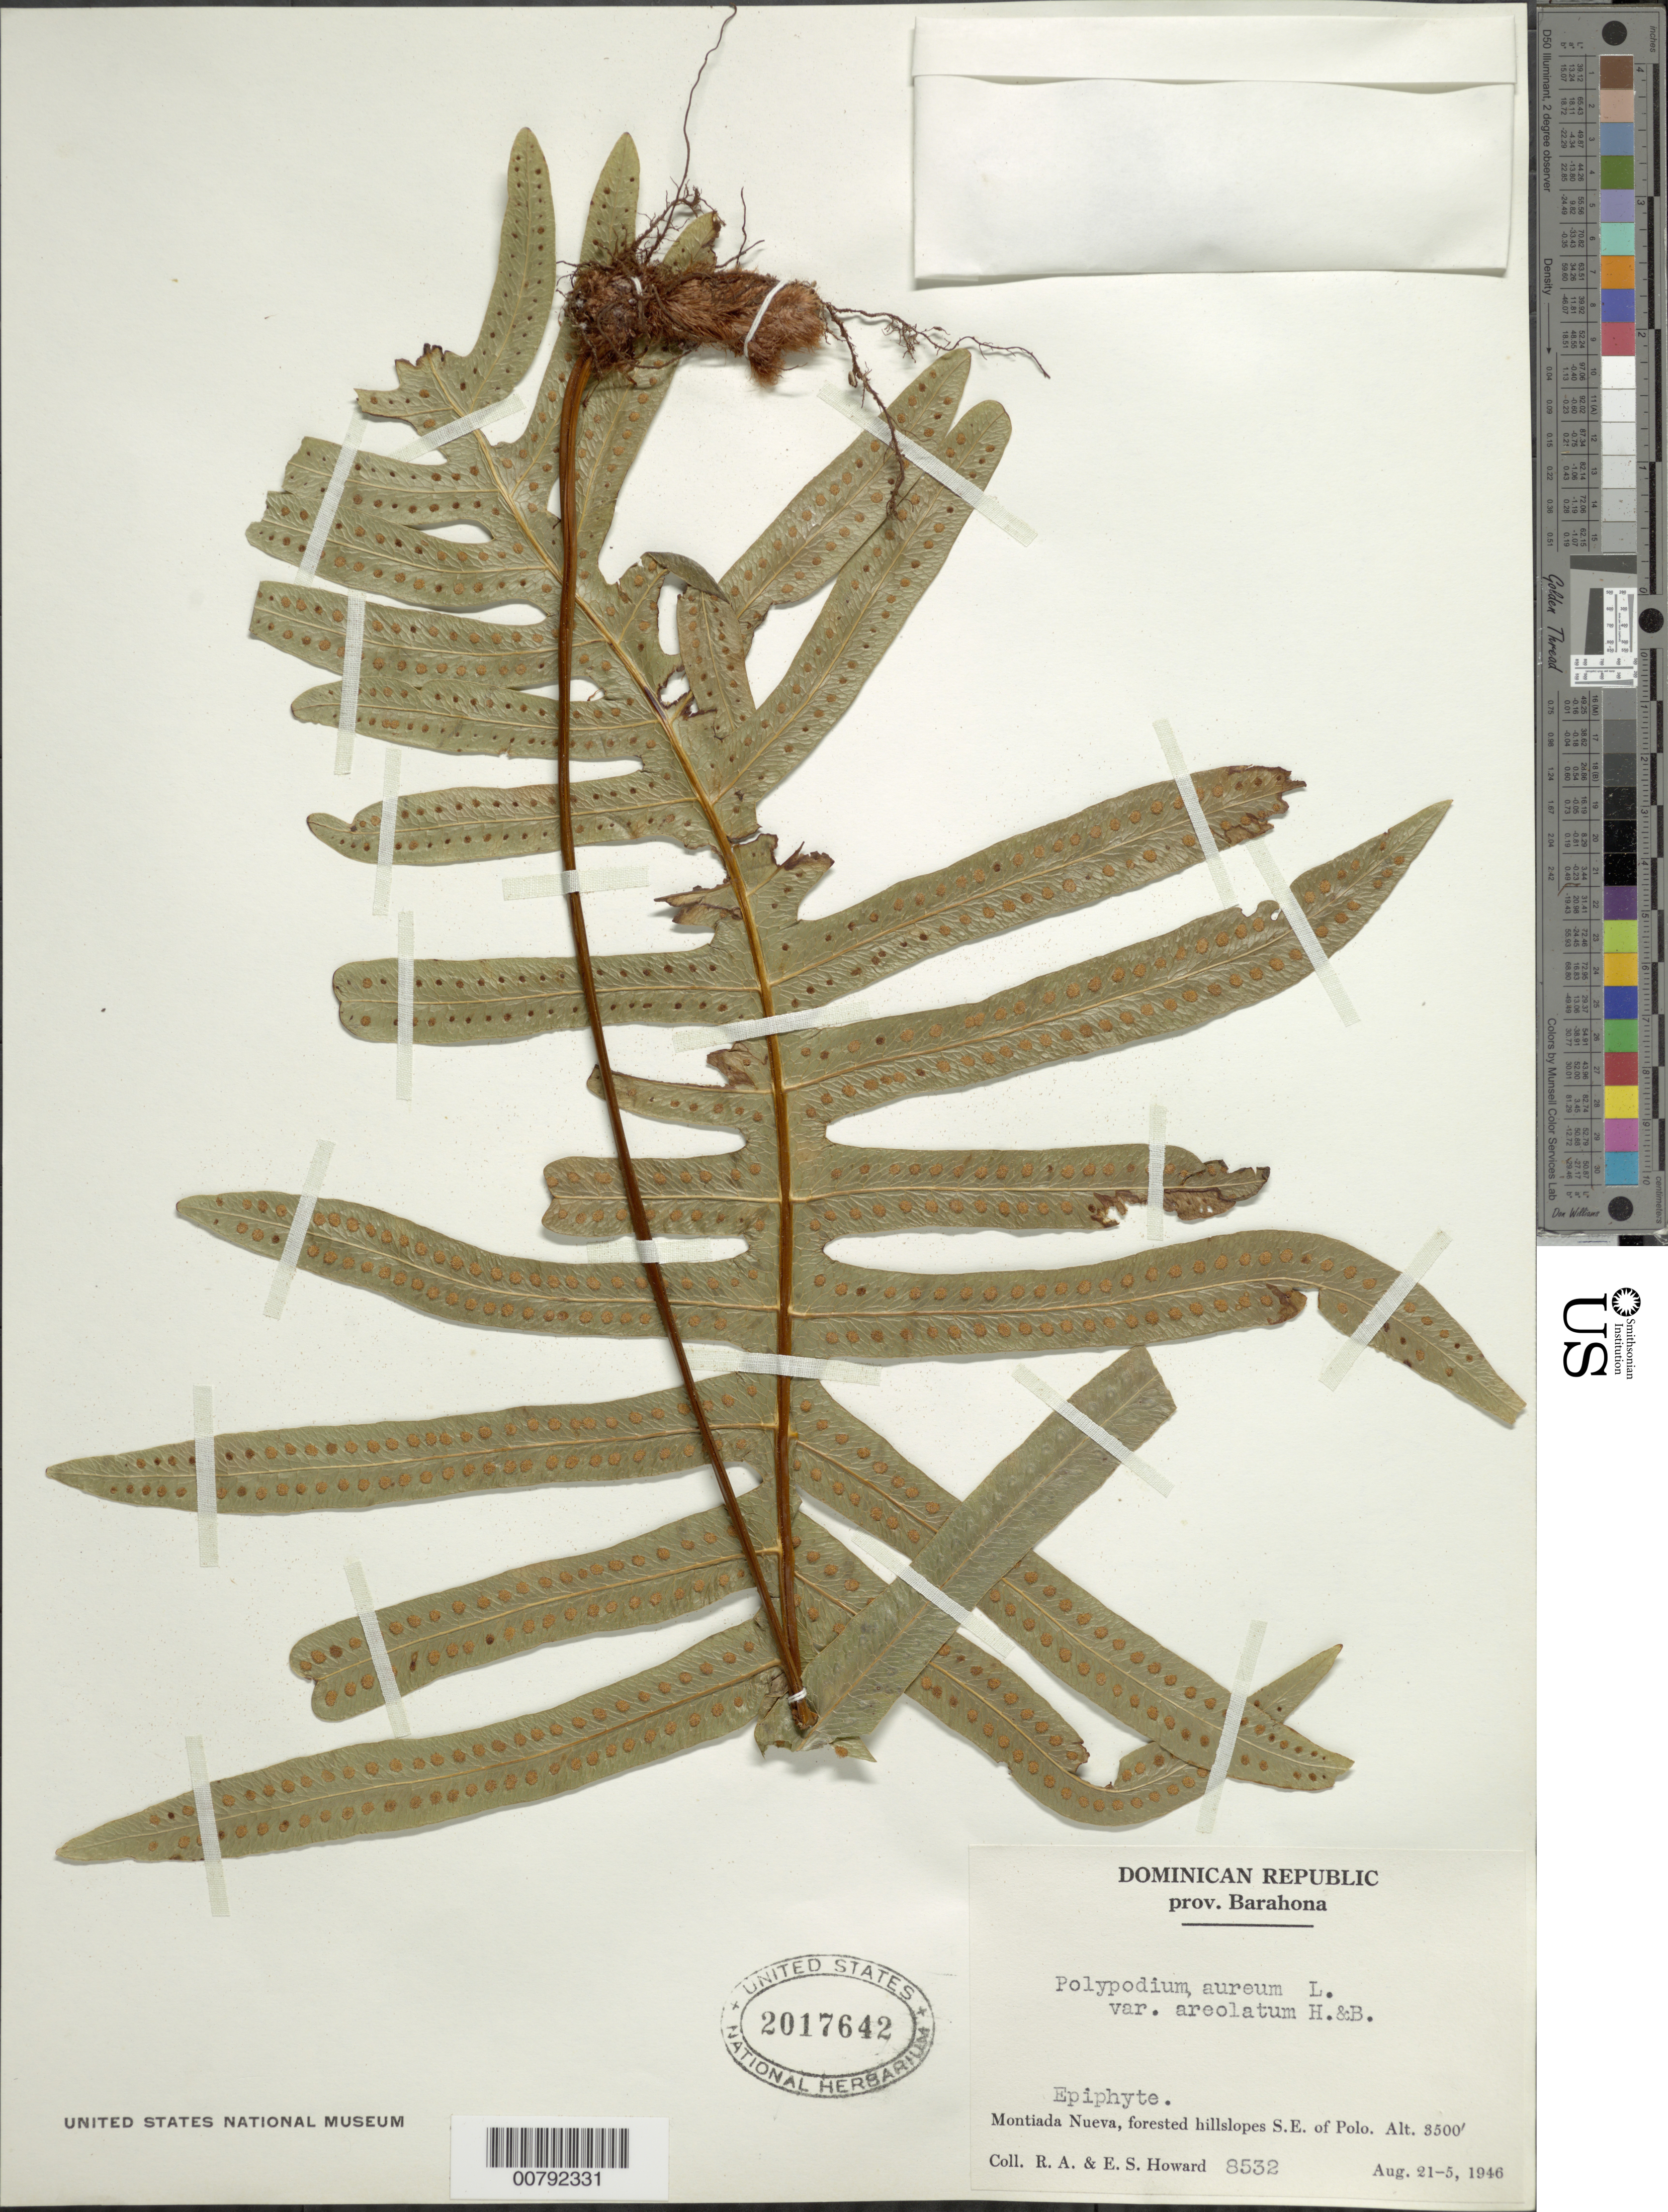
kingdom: Plantae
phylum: Tracheophyta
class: Polypodiopsida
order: Polypodiales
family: Polypodiaceae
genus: Phlebodium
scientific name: Phlebodium pseudoaureum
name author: (Cav.) Lellinger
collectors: R. A. Howard & E. S. Howard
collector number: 8532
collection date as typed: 21 Aug 1946 25 Aug 1946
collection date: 1946-08-21/1946-08-25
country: Dominican Republic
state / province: Barahona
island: Hispaniola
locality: Montiada Nueva, SE of Polo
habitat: Forested hillslopes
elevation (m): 1067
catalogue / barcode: US 2017642